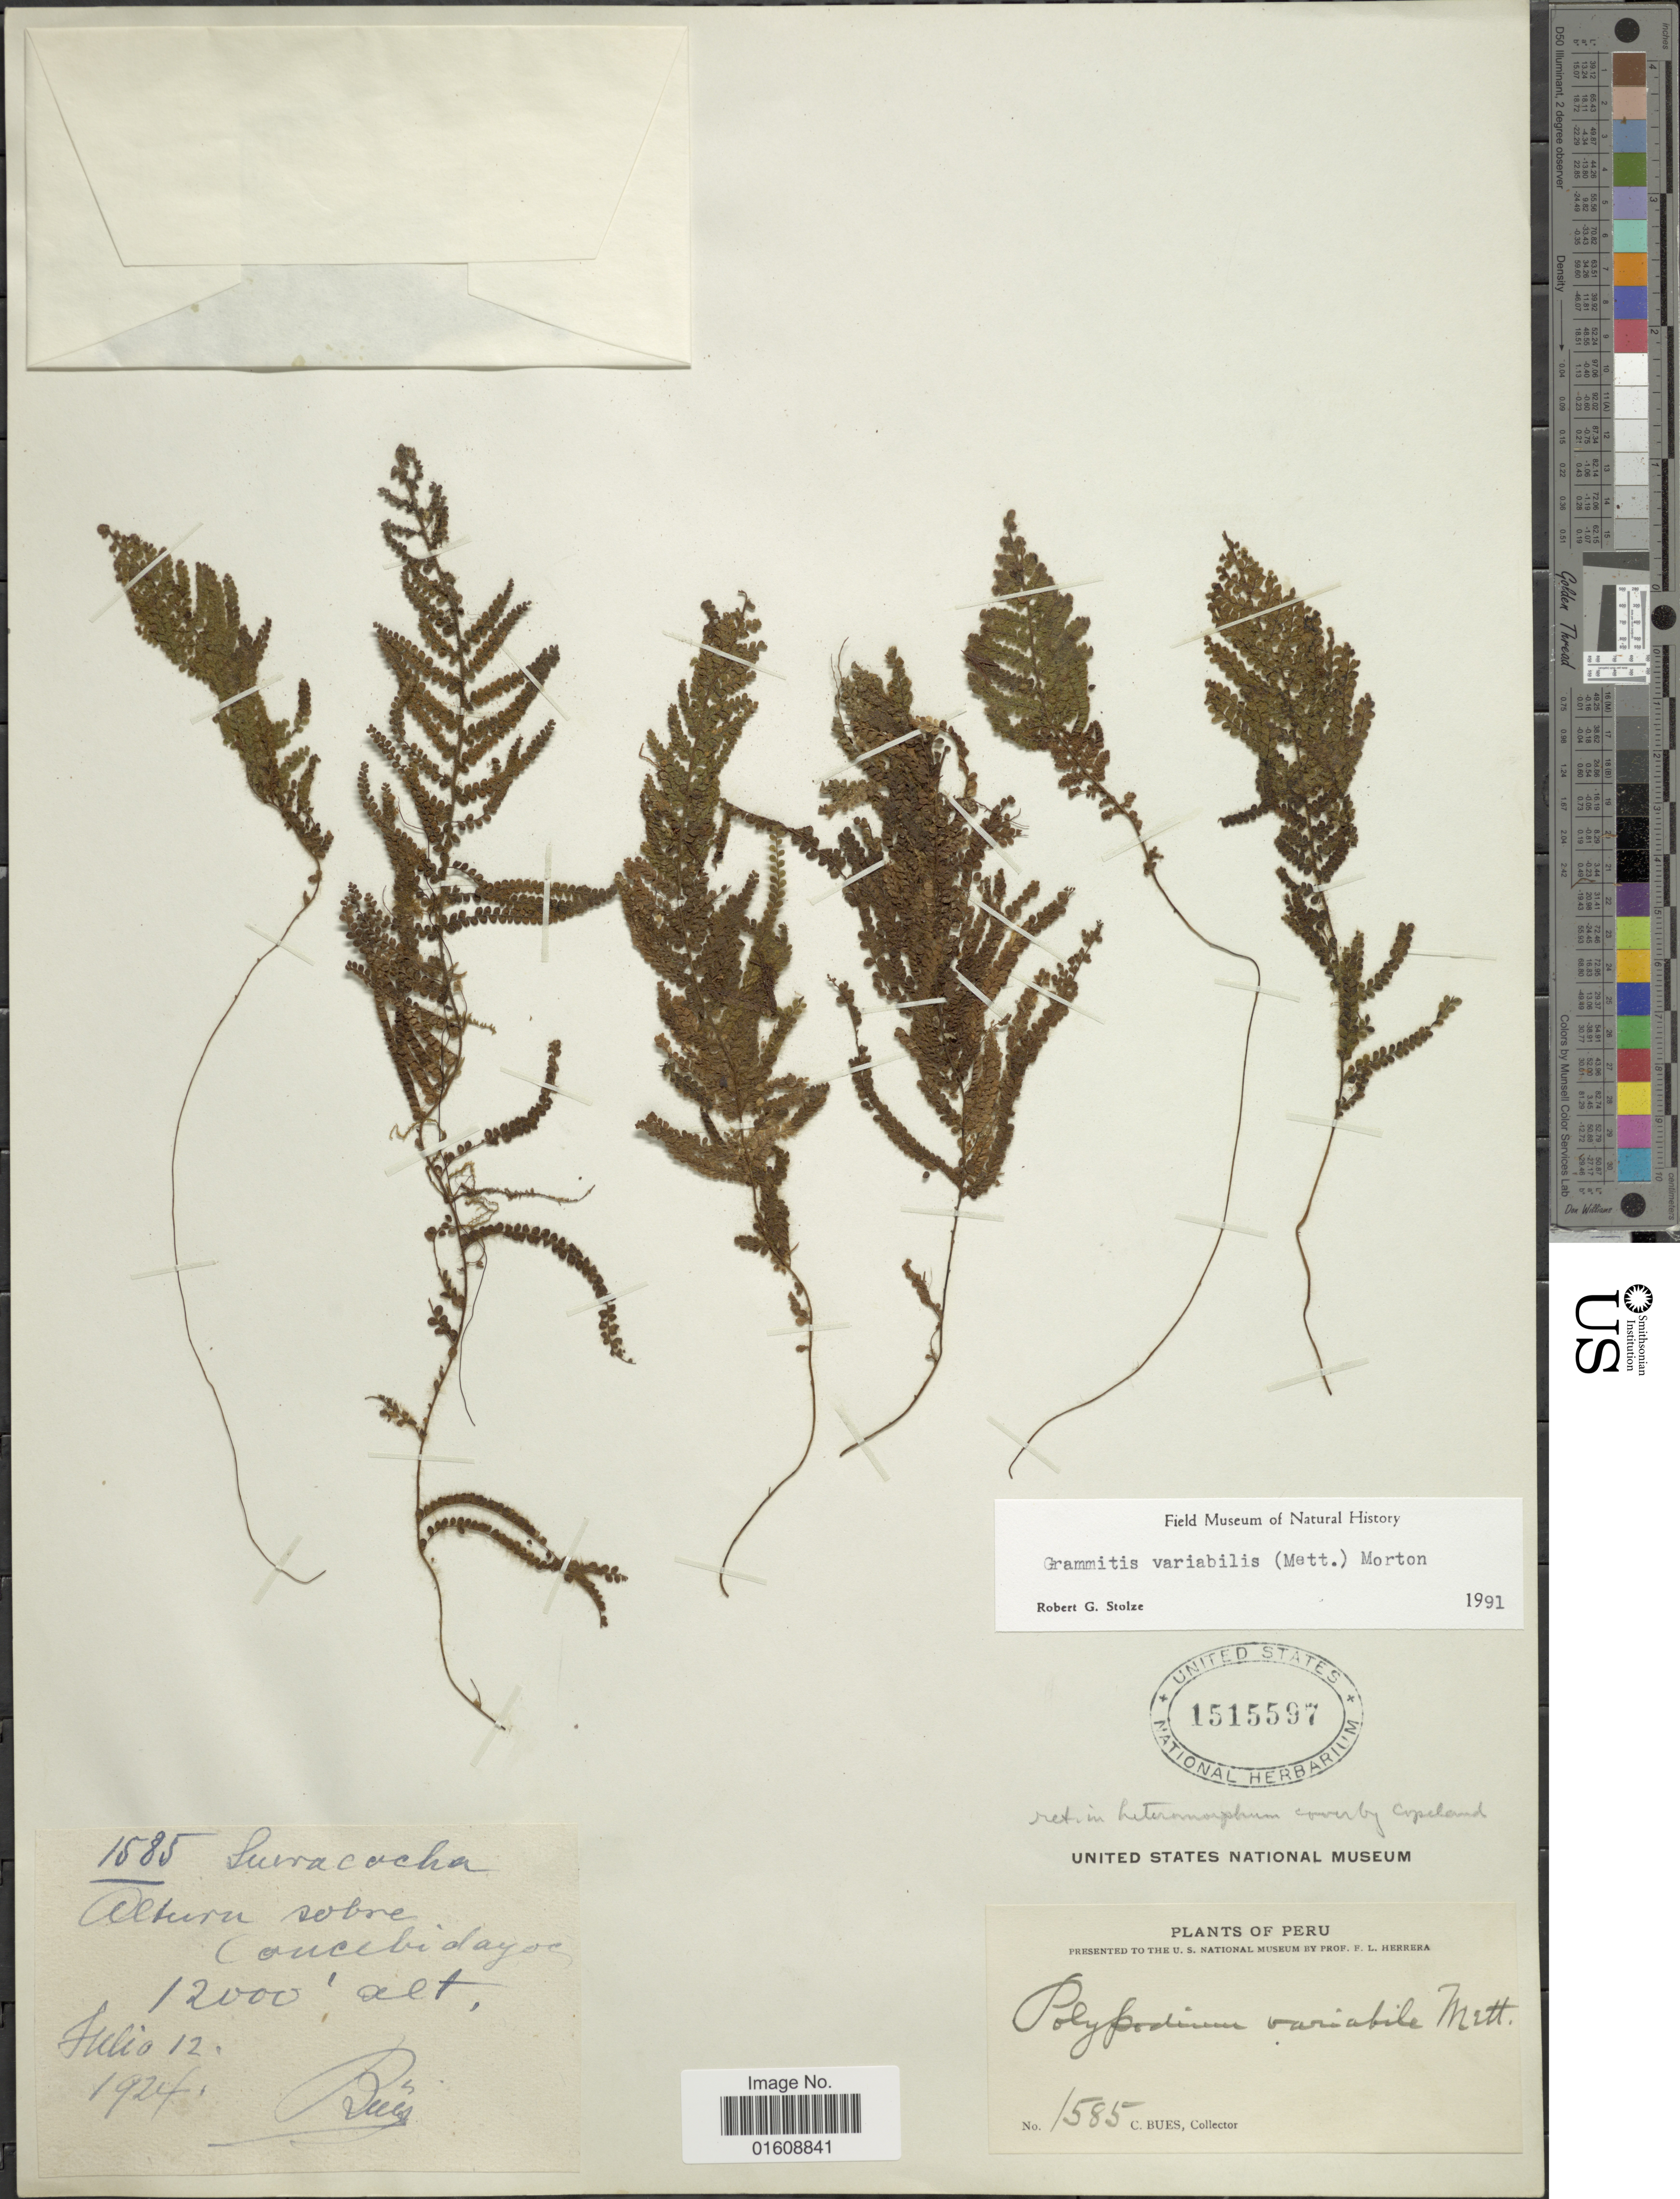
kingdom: Plantae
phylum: Tracheophyta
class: Polypodiopsida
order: Polypodiales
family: Polypodiaceae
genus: Alansmia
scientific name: Alansmia variabilis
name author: (Mett.) Moguel & M. Kessler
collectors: C. Bues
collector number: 1585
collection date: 1924-07-12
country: Peru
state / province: Cusco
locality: Sacracocha. Altura sobre Concebidayoc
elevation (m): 3658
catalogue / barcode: US 1515597